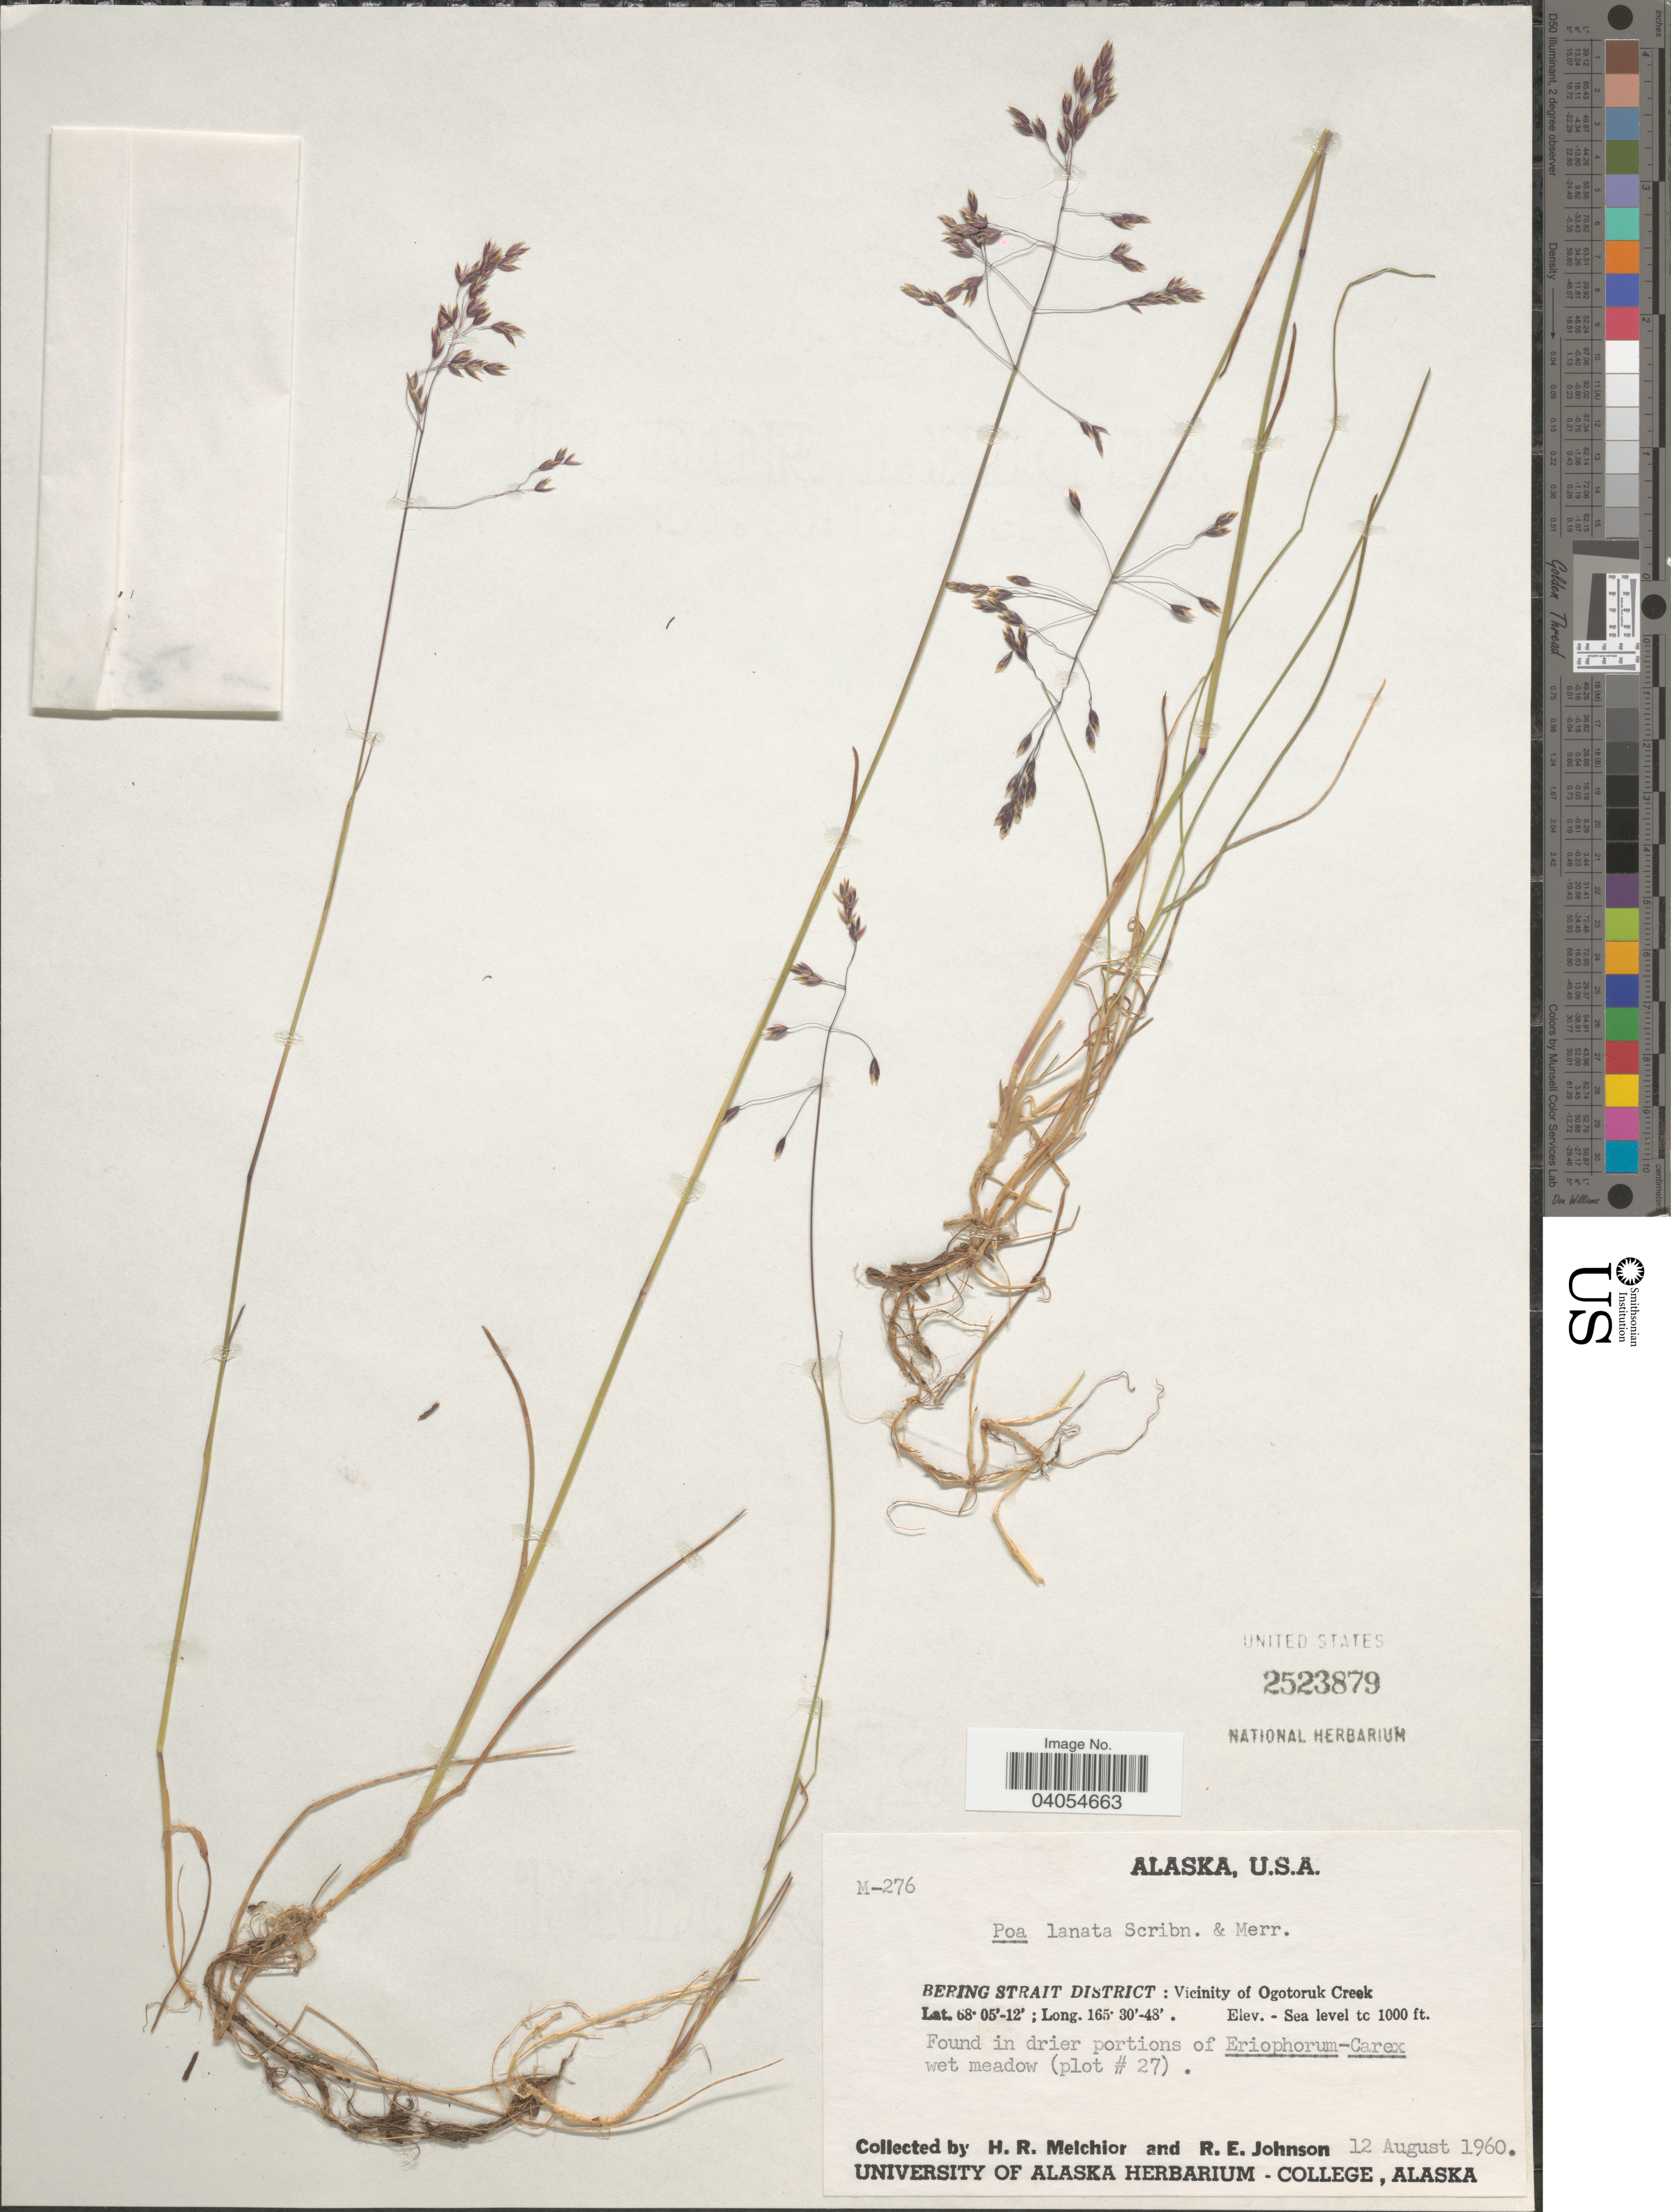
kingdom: Plantae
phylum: Tracheophyta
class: Liliopsida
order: Poales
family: Poaceae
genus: Poa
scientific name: Poa arctica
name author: R. Br.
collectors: H. R. Melchior & R. Johnson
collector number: M-276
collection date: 1960-08-12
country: United States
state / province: Alaska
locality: Bering Strait District: Vicinity of Ogotoruk Creek. Plot #27.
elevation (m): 0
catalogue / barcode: US 2523879